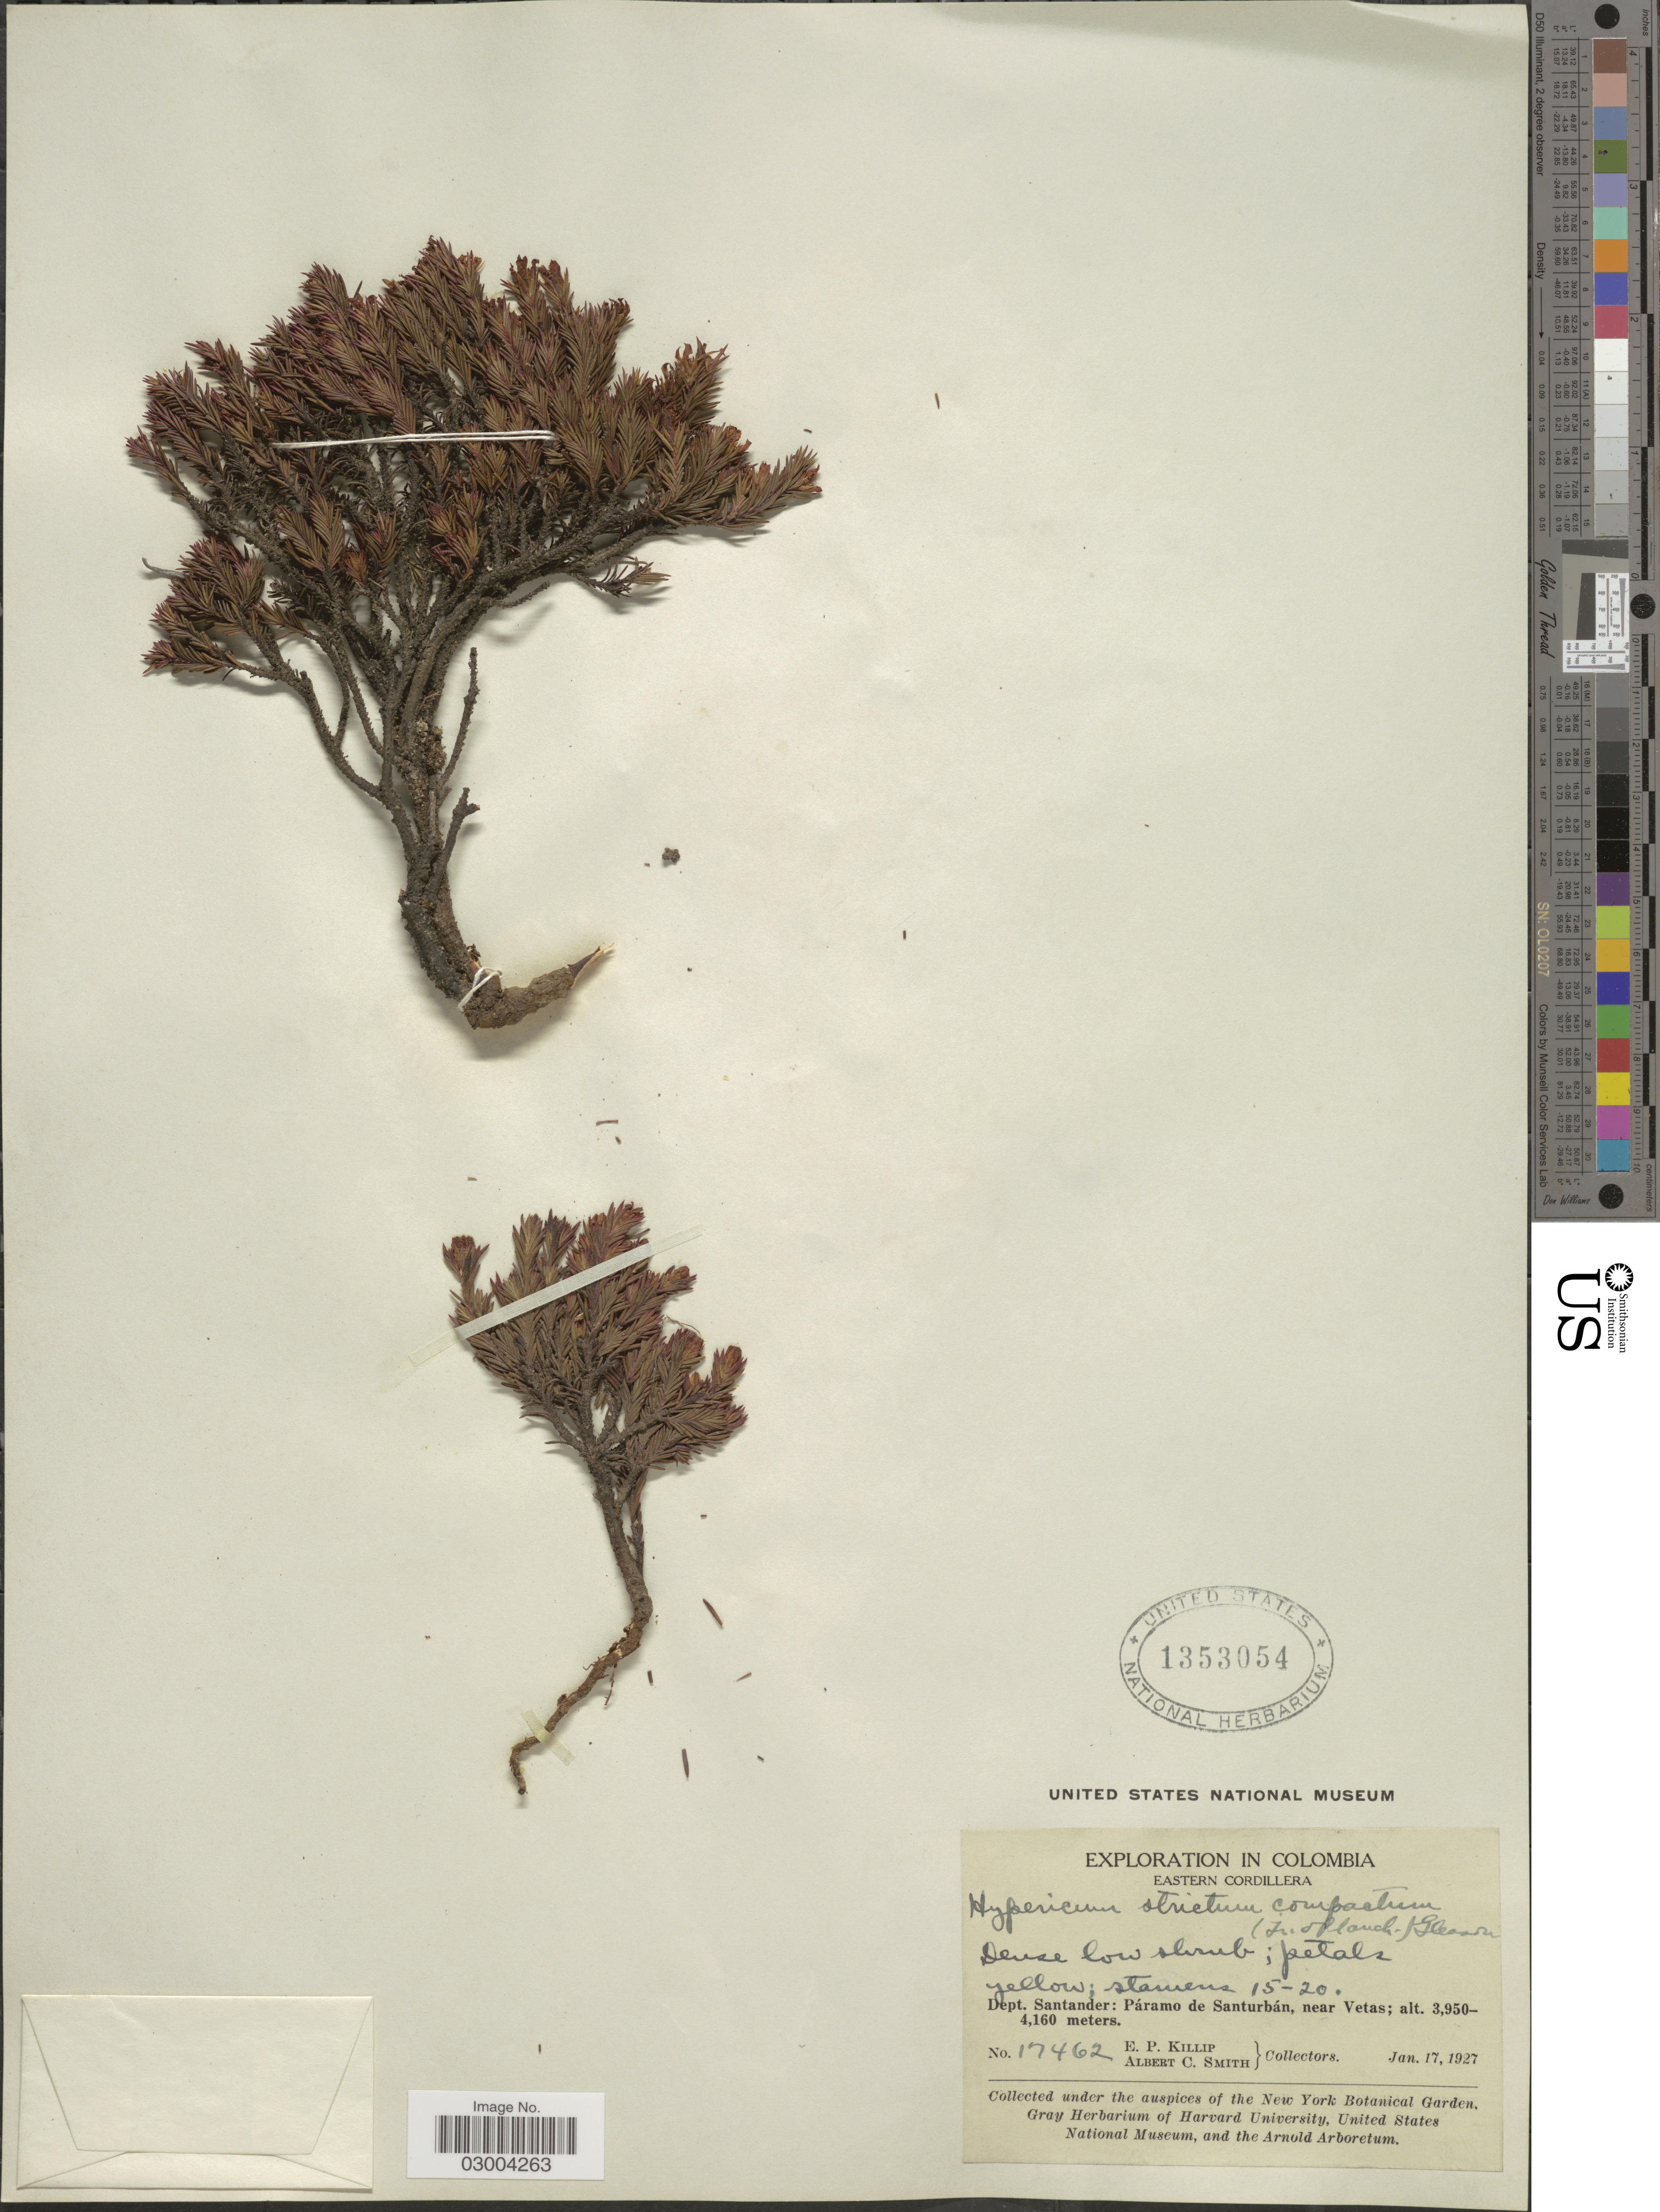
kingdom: Plantae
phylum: Tracheophyta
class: Magnoliopsida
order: Malpighiales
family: Hypericaceae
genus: Hypericum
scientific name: Hypericum marahuacanum subsp. compactum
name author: (Triana & Planch.) N. Robson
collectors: E. P. Killip & A. C. Smith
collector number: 17462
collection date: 1927-01-17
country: Colombia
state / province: Santander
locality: Eastern Cordillera. Dept. Santander: Páramo de Santurbán, near Vetas.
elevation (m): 3950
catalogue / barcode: US 1353054